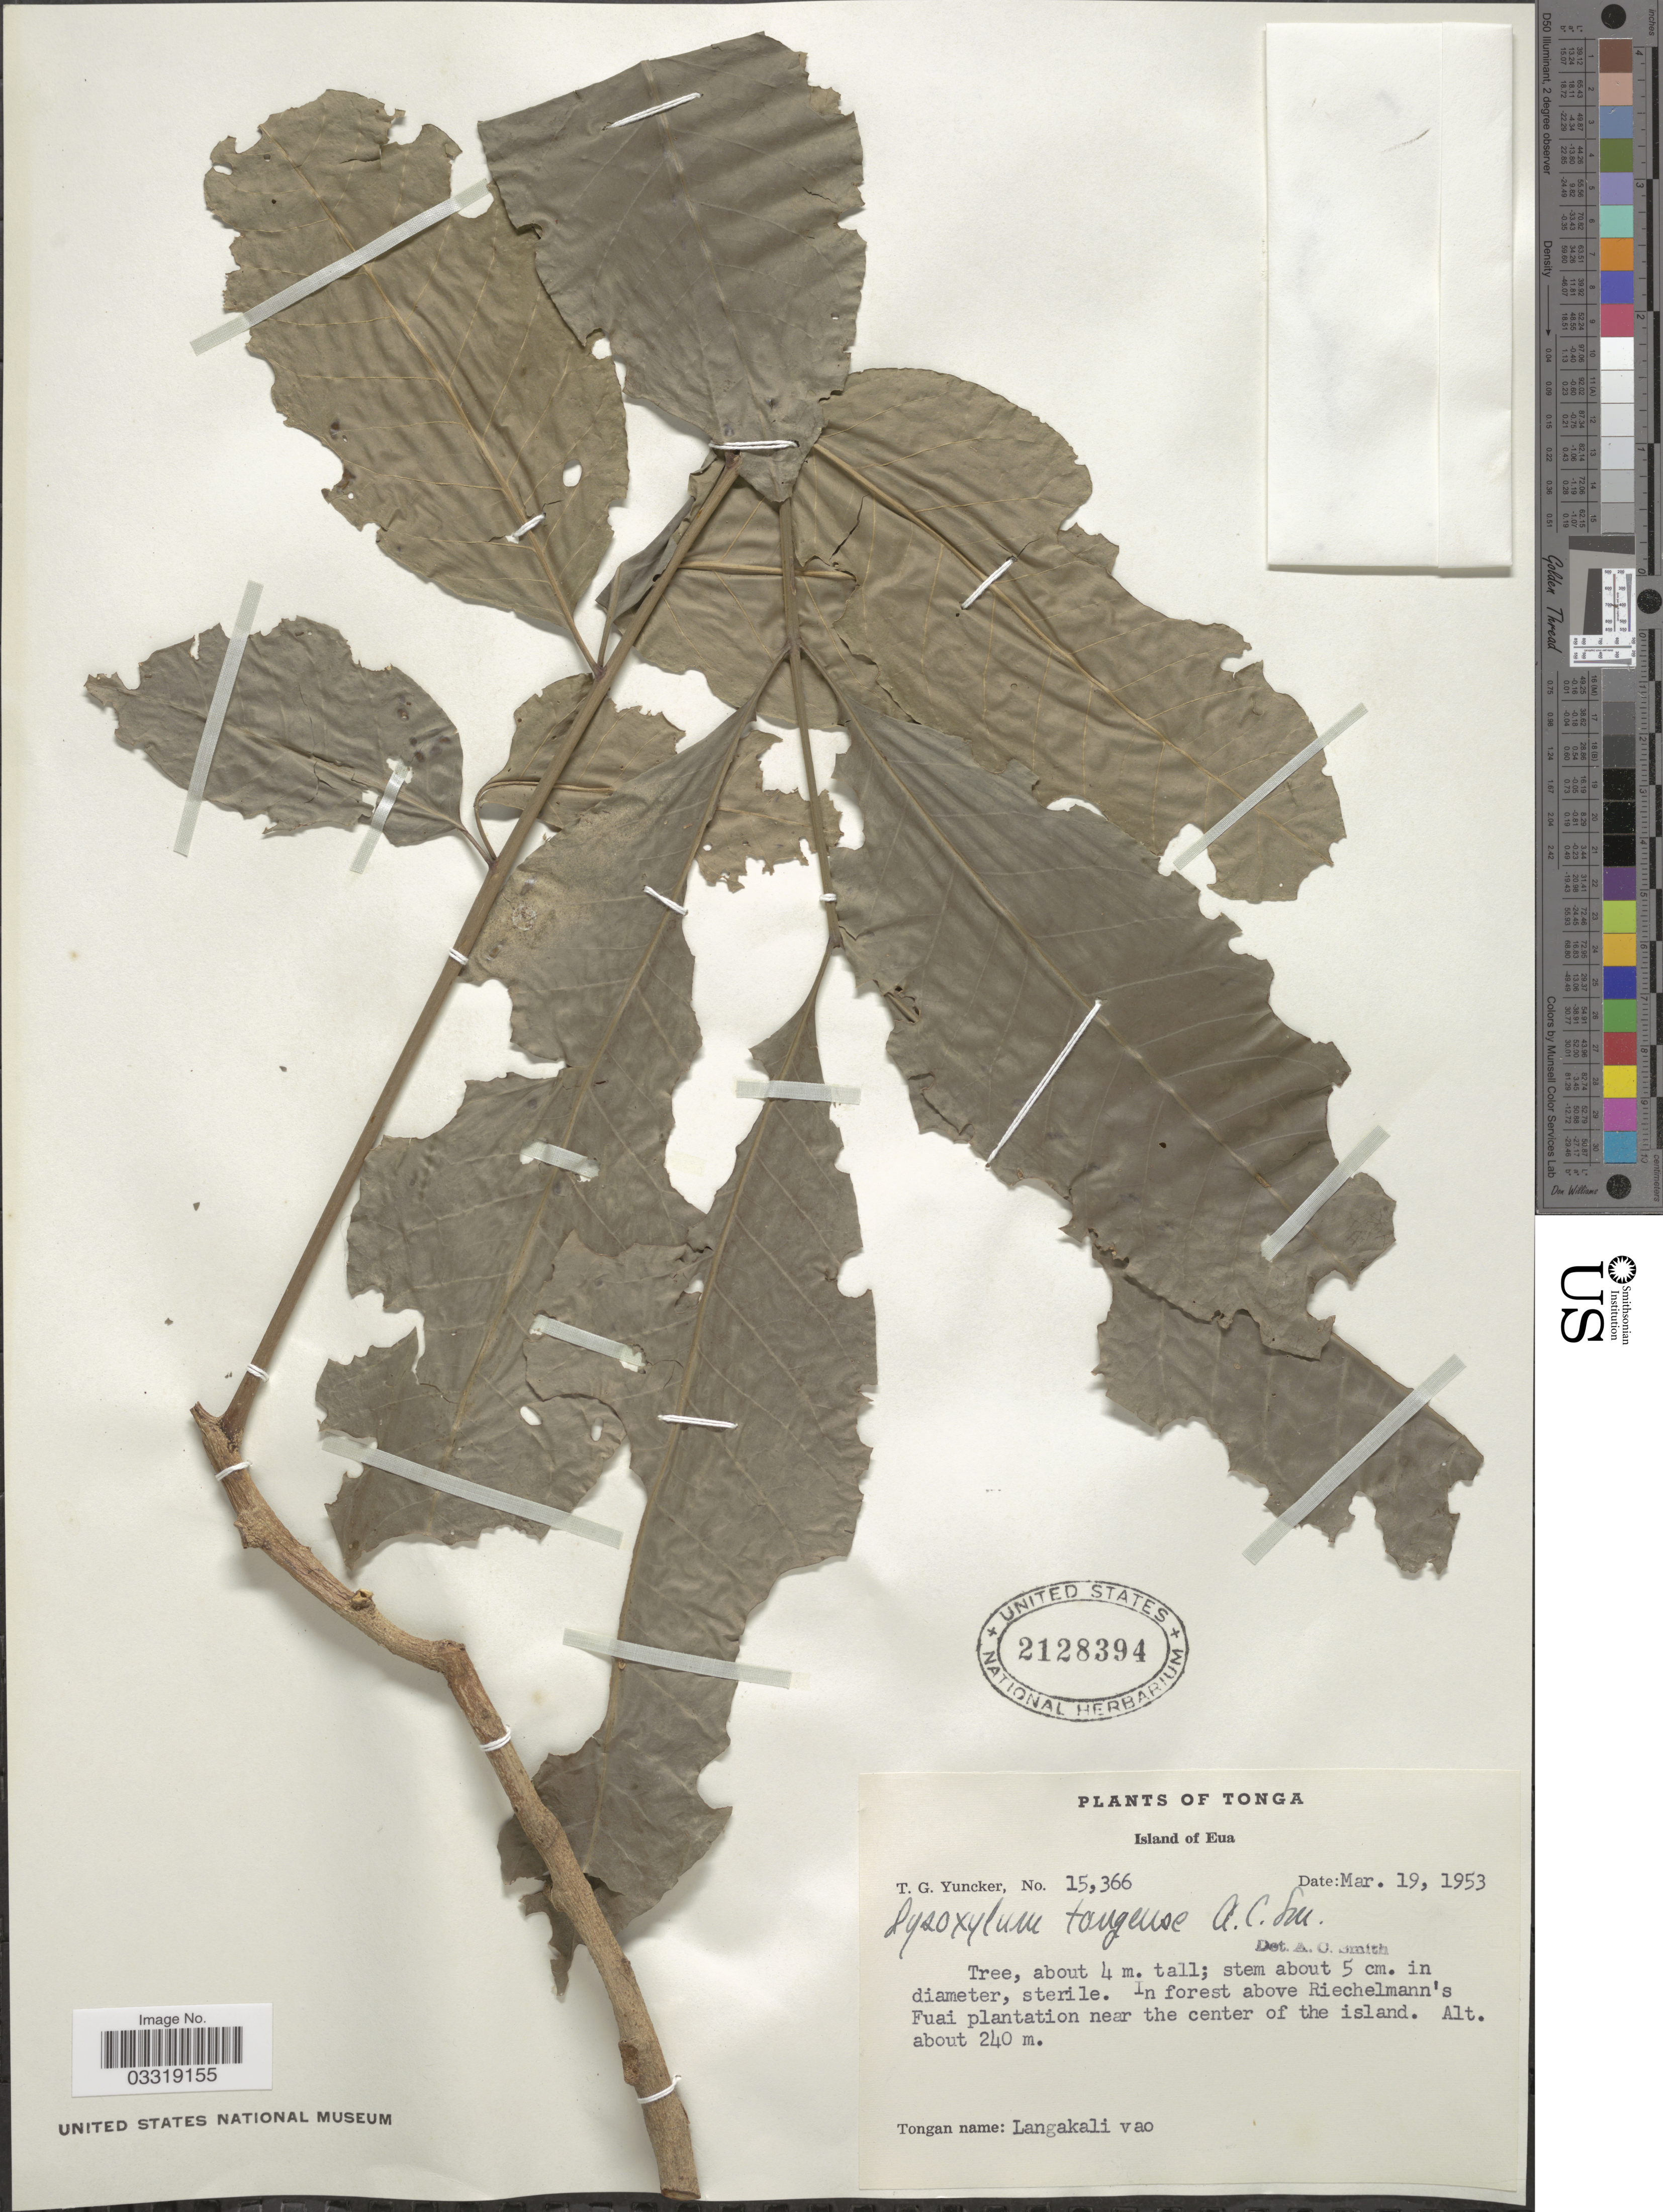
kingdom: Plantae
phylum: Tracheophyta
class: Magnoliopsida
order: Sapindales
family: Meliaceae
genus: Didymocheton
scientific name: Didymocheton tongensis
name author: (A.C. Sm.) Holzmeyer & Hauenschild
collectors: T. G. Yuncker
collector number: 15366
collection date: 1953-03-19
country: Tonga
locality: Island of Eua. In forest above Riechelmann's Fuai plantation near the center of the island.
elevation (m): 240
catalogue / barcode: US 2128394